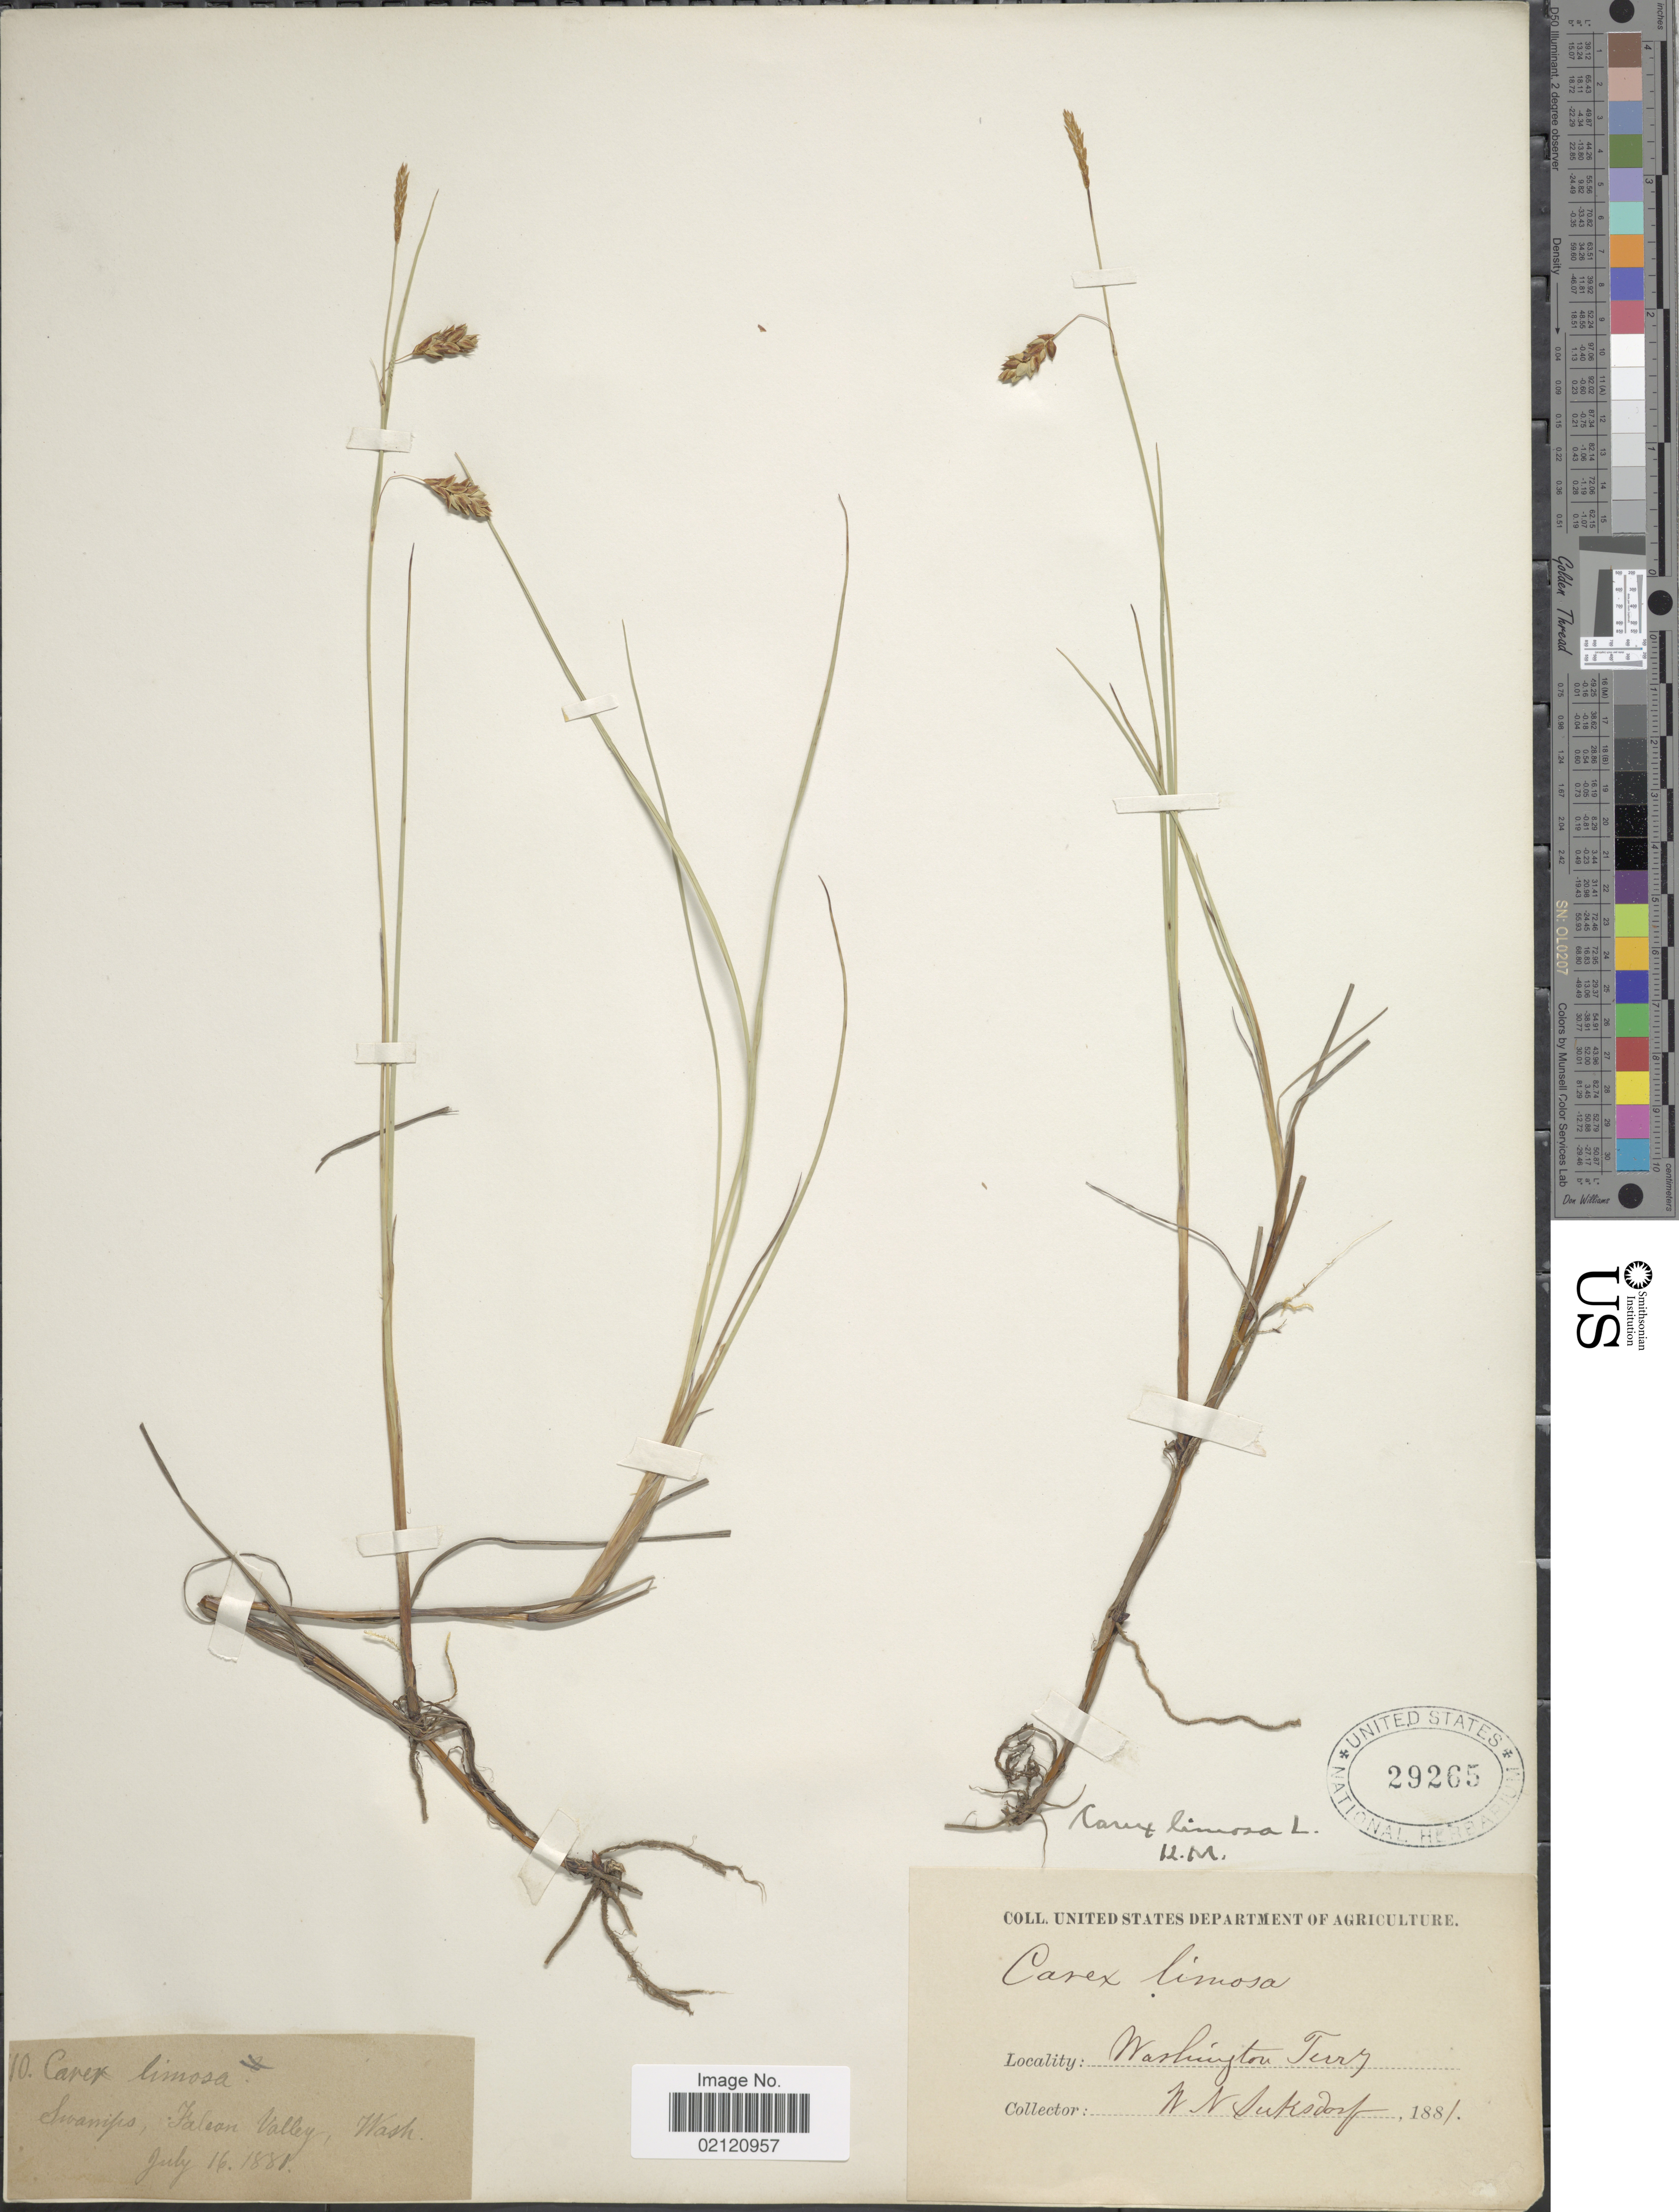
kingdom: Plantae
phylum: Tracheophyta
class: Liliopsida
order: Poales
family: Cyperaceae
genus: Carex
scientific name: Carex limosa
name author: L.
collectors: W. N. Suksdorf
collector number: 10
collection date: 1881-07-16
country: United States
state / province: Washington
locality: Falcon Valley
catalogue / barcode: US 29265